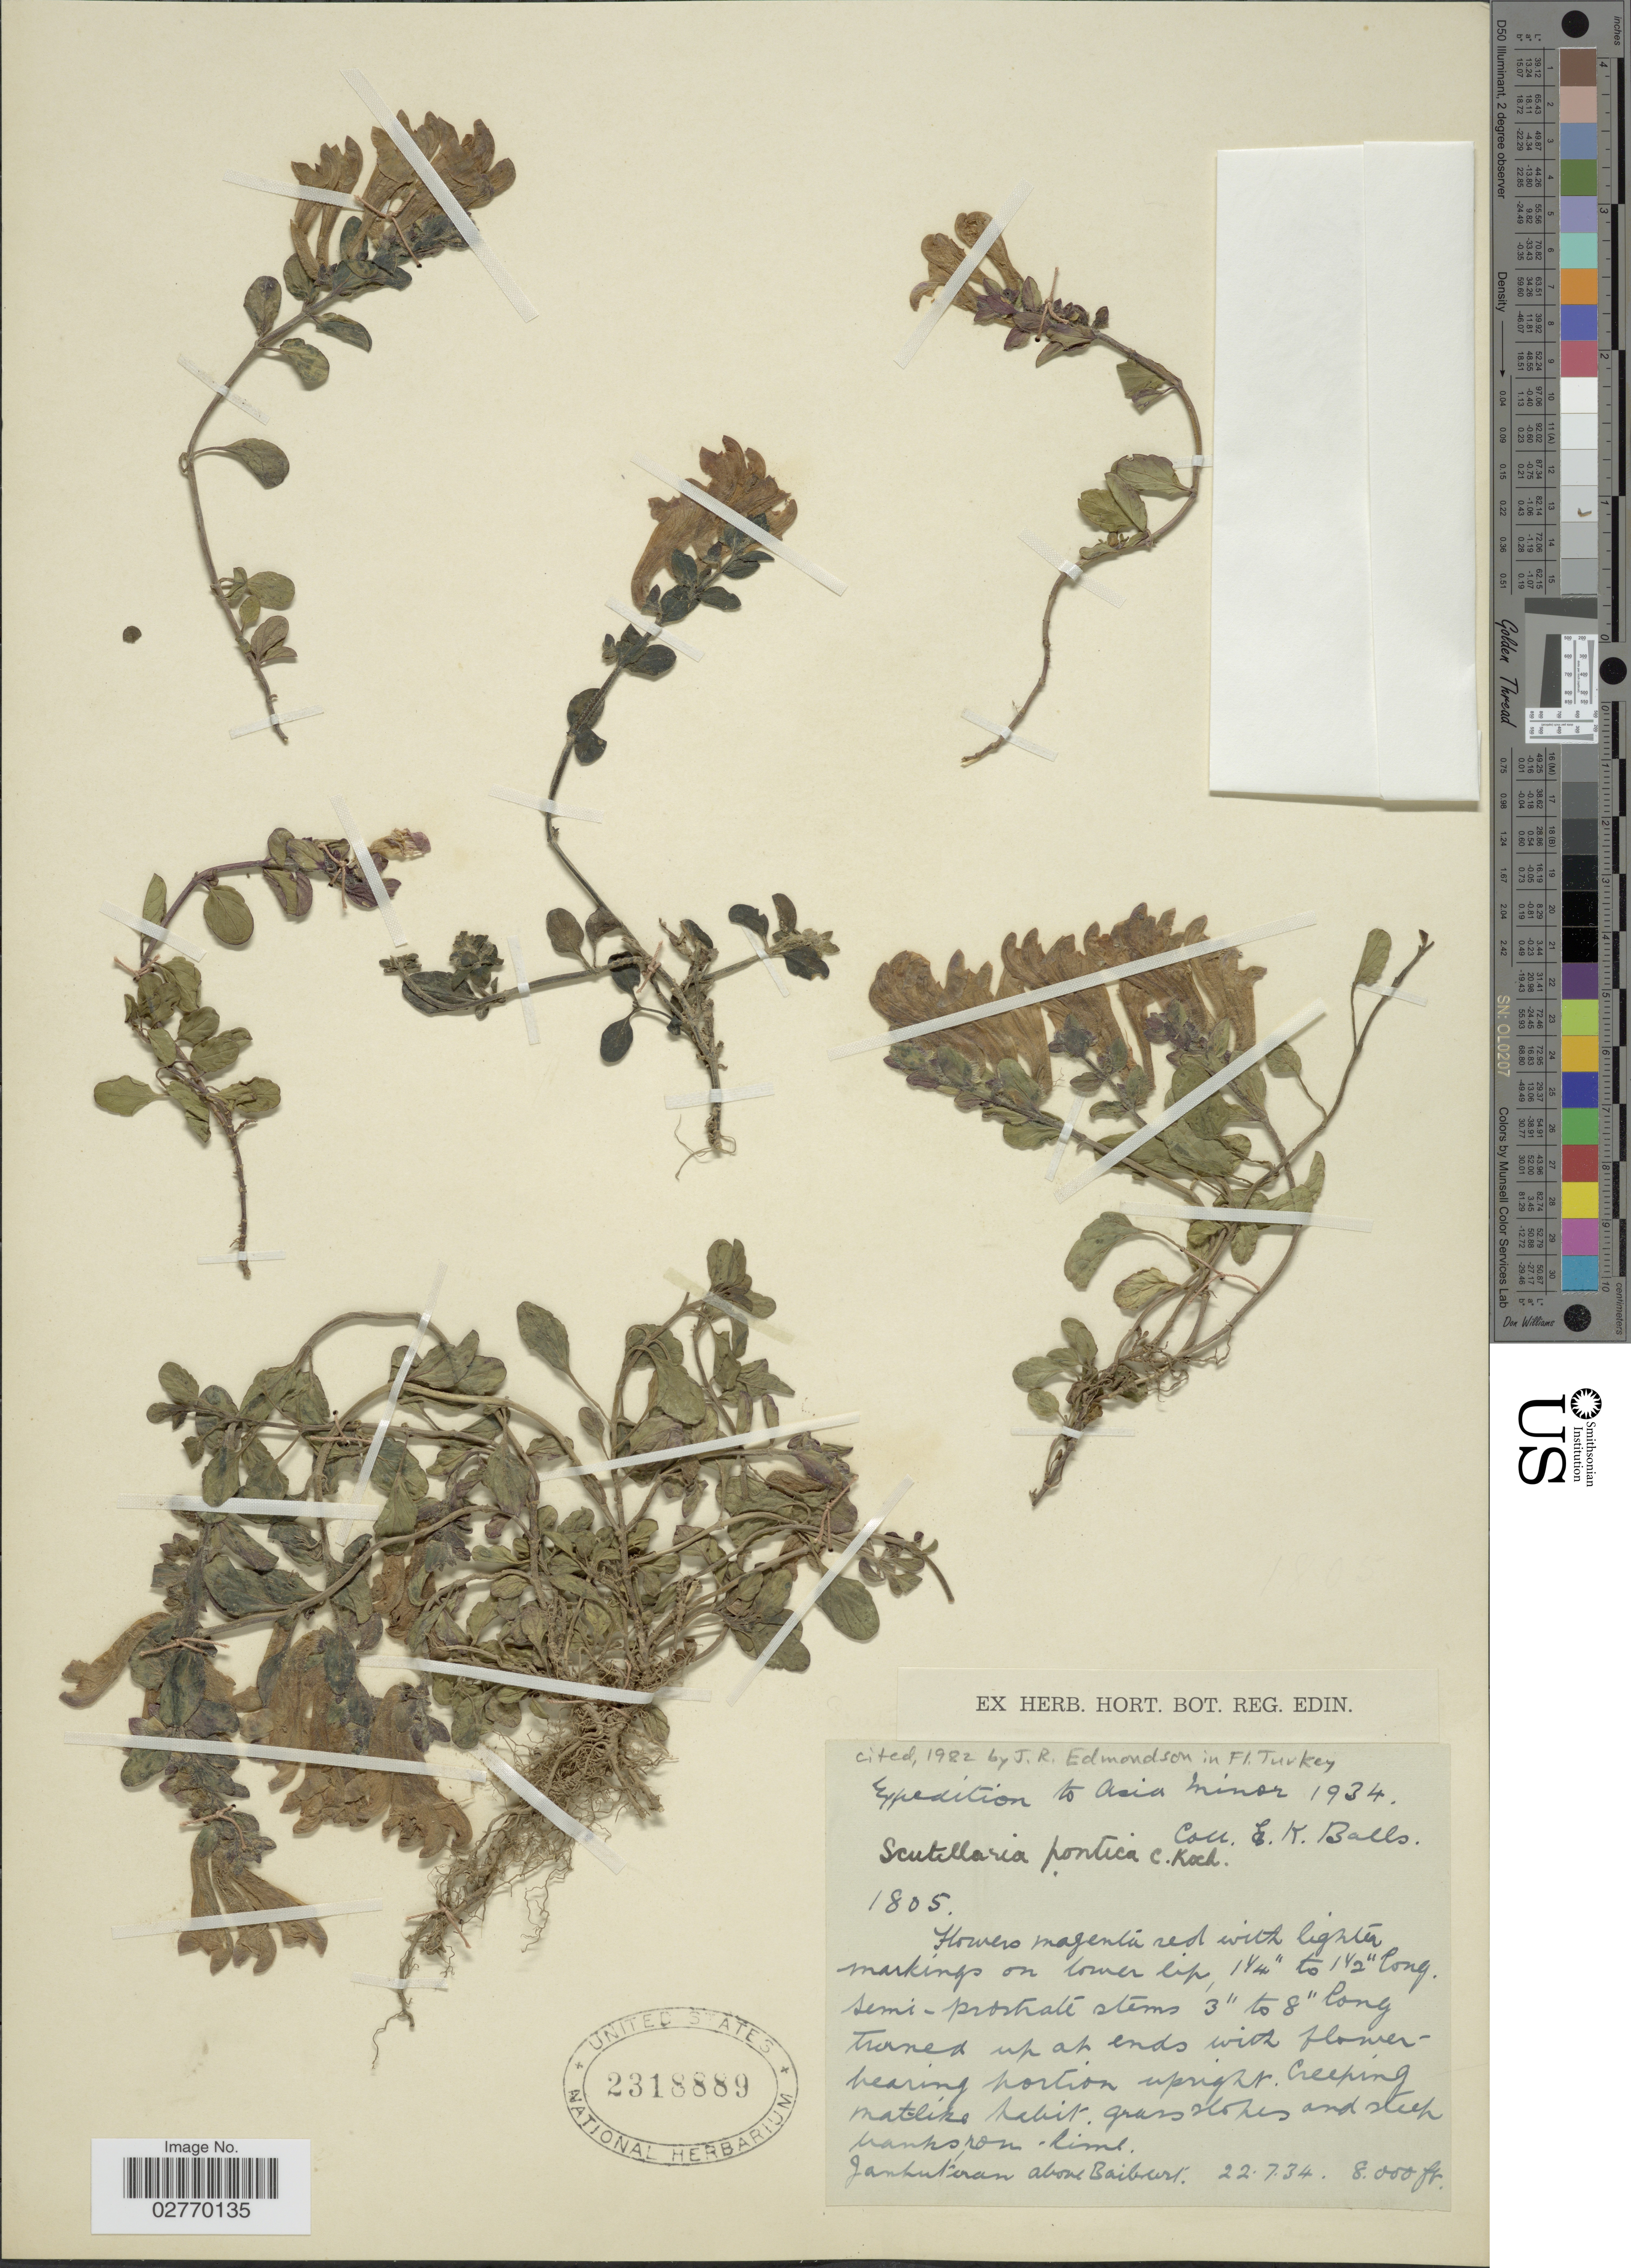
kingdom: Plantae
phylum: Tracheophyta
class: Magnoliopsida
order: Lamiales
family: Lamiaceae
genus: Scutellaria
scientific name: Scutellaria pontica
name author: K. Koch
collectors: E. K. Balls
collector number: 1805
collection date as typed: Transcribed d/m/y: 22/7/34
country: Turkey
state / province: Bayburt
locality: Janhuteran above Baiburt.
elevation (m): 2438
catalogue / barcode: US 2318889